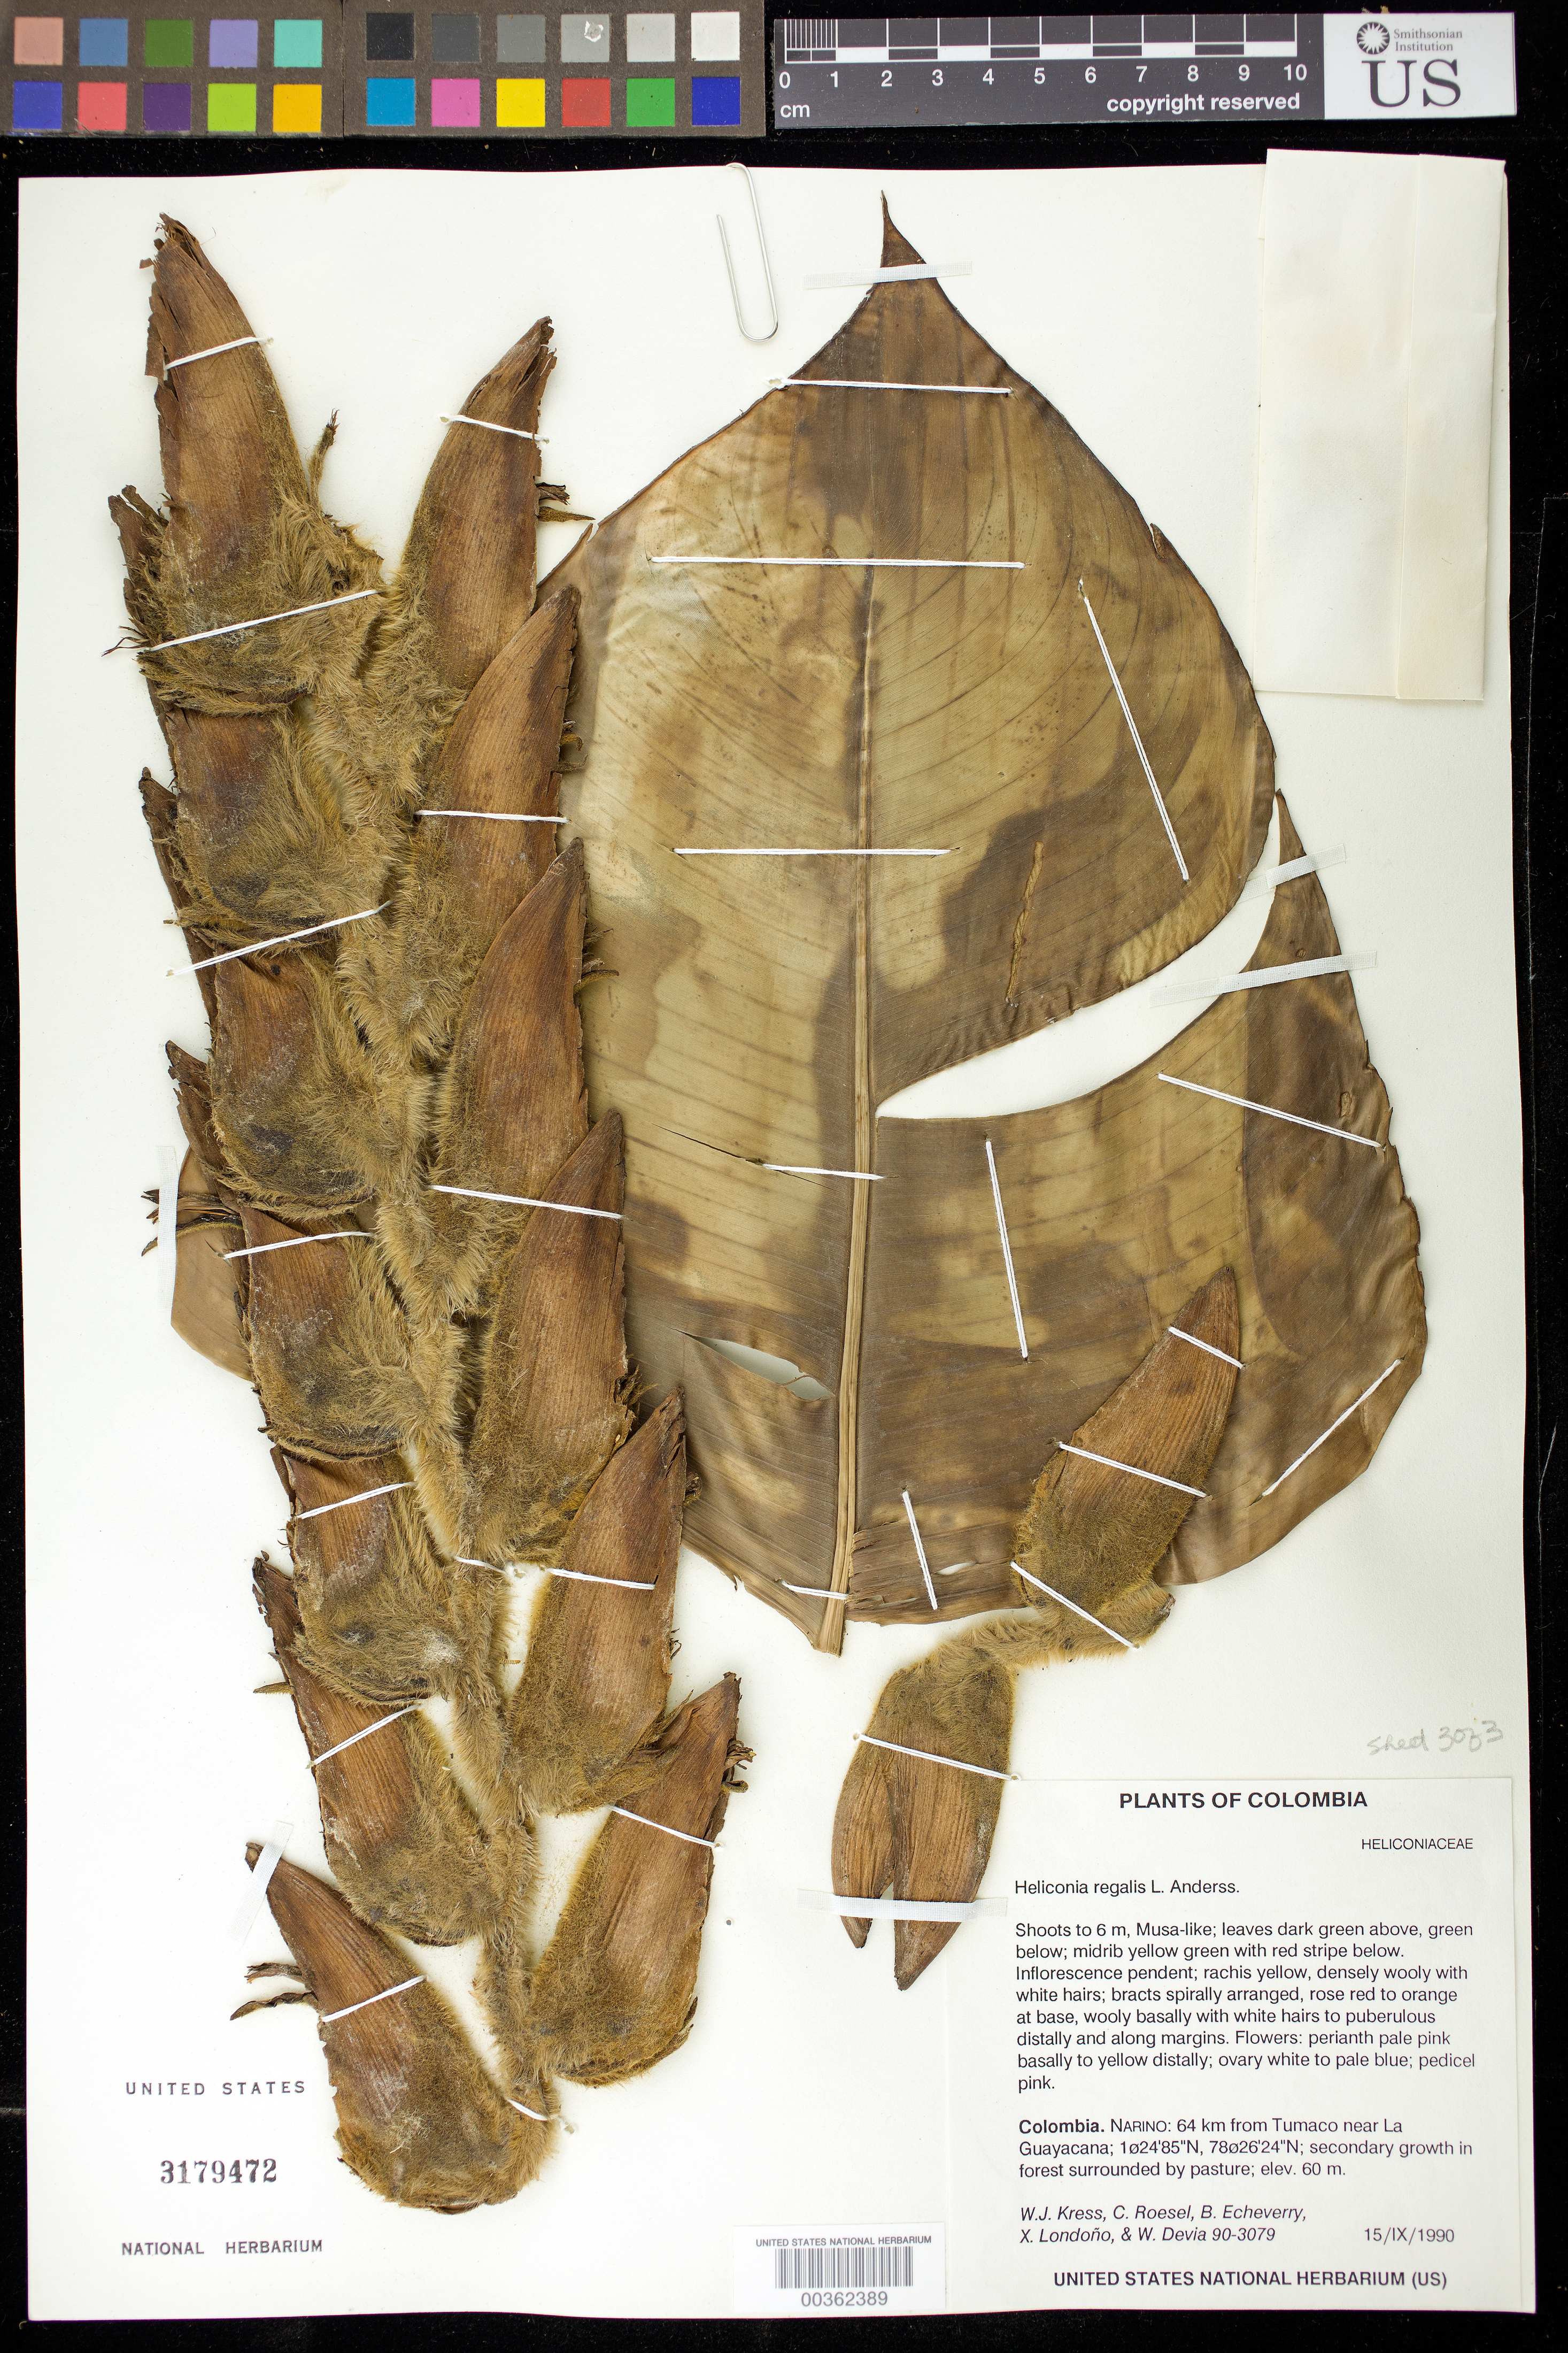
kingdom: Plantae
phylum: Tracheophyta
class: Liliopsida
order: Zingiberales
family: Heliconiaceae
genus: Heliconia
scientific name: Heliconia regalis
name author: L. Andersson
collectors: W. J. Kress, C. S. Roesel, B. Echeverry, X. Londoño & W. Devia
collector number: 90-3079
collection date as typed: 15 Sep 1990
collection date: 1990-09-15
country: Colombia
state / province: Nariño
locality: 64 km from Tumaco near la Guayacana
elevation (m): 60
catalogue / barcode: US 3179472